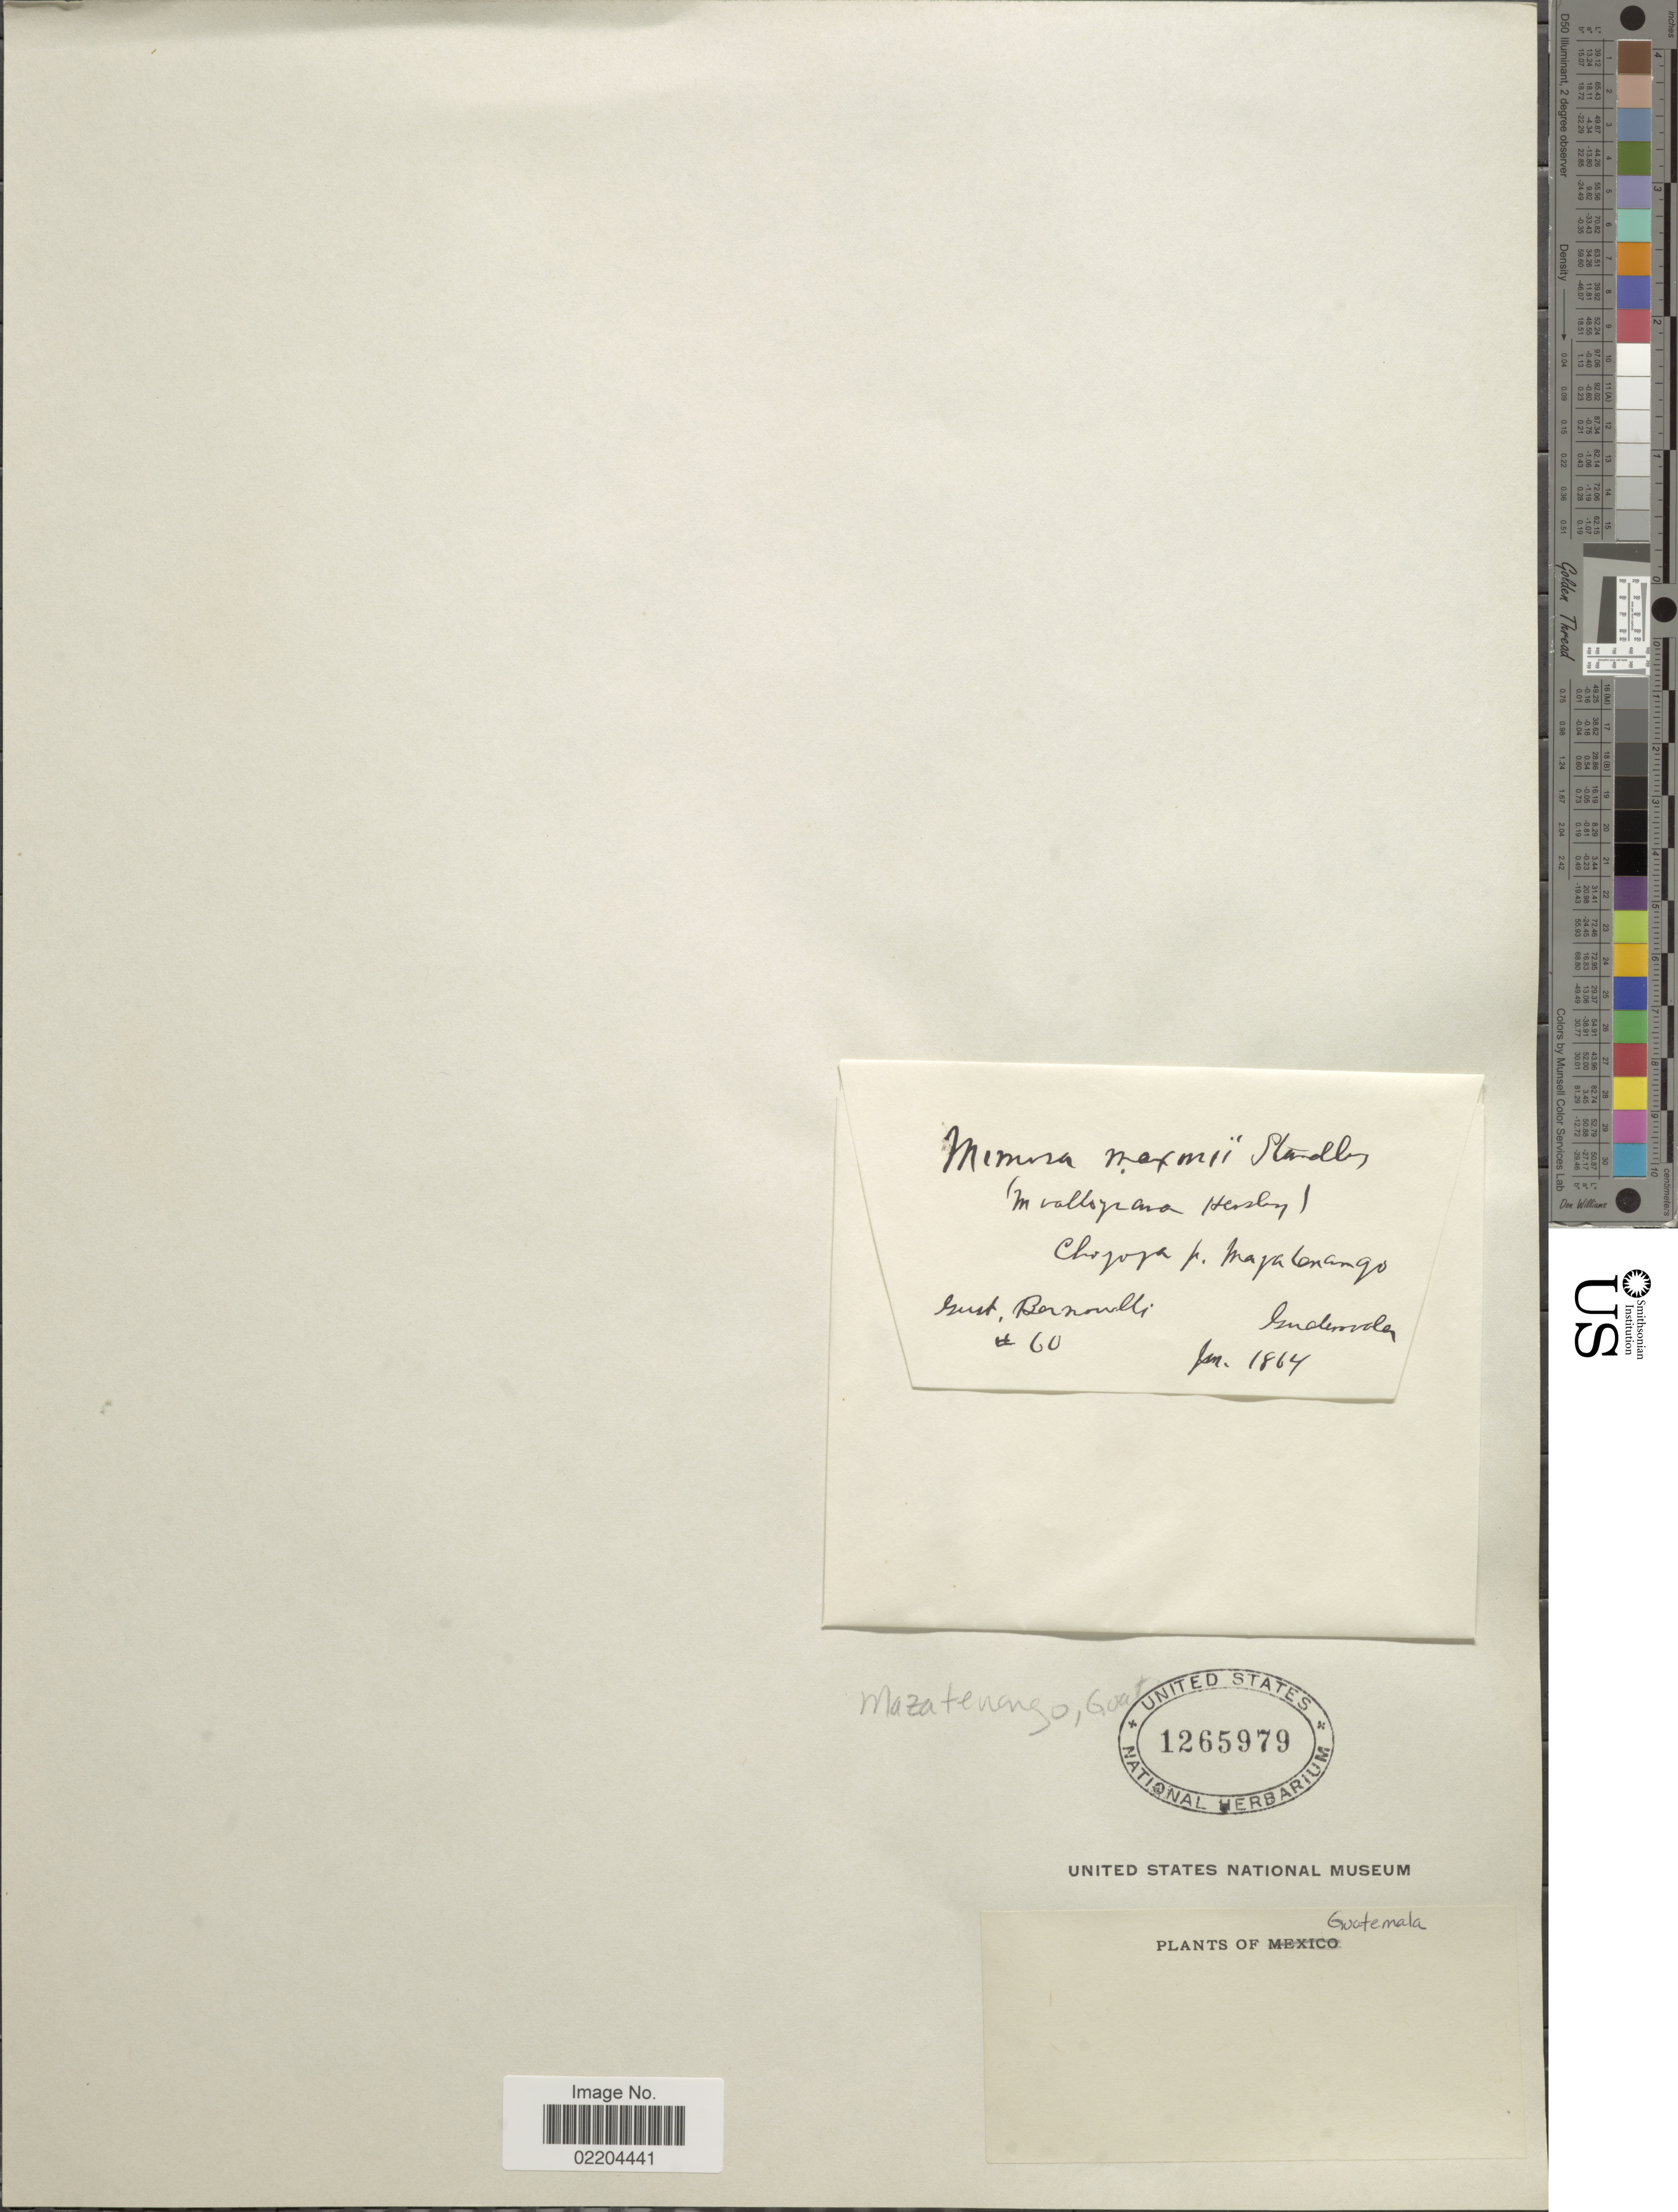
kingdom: Plantae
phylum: Tracheophyta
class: Magnoliopsida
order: Fabales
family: Fabaceae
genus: Mimosa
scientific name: Mimosa maxonii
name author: Standl.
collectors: K. G. Bernoulli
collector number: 60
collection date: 1864-01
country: Guatemala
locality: Guatemala, Choyoyó p. Mazatenango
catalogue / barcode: US 1265979